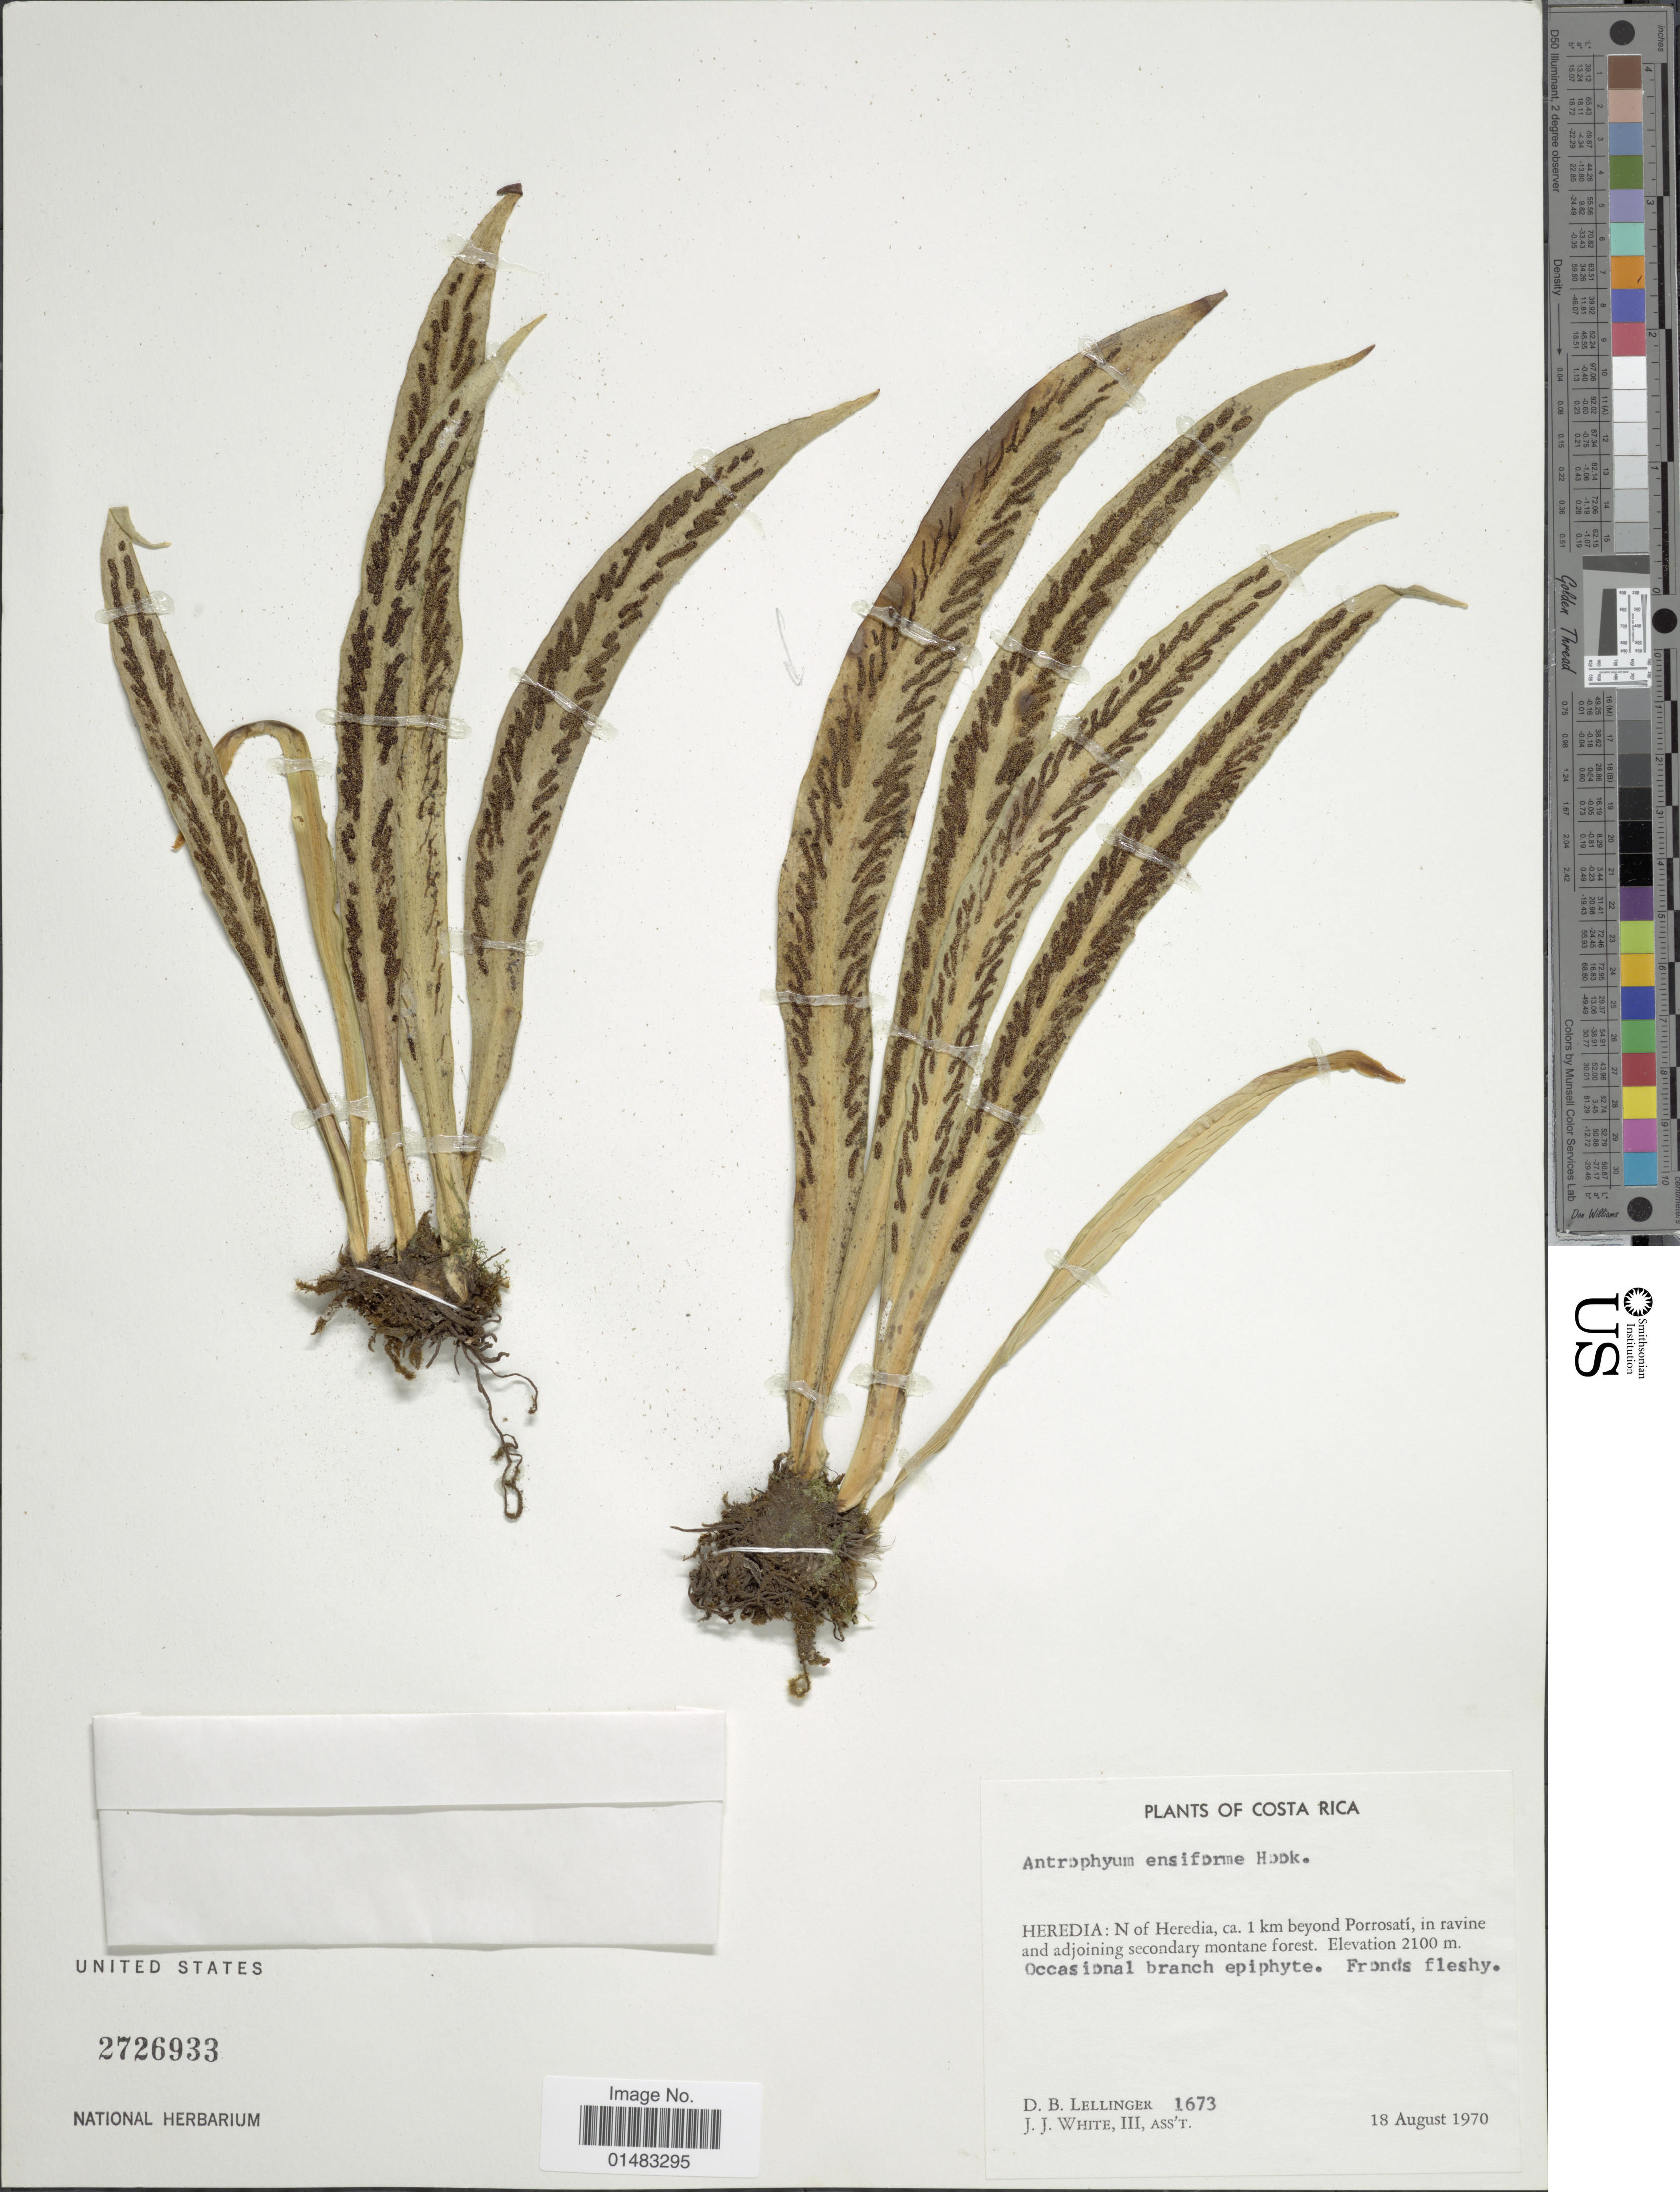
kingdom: Plantae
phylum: Tracheophyta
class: Polypodiopsida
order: Polypodiales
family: Pteridaceae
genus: Scoliosorus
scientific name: Scoliosorus ensiformis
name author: (Hook.) T. Moore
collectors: D. B. Lellinger & J. J. White III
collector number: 1673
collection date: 1970-08-18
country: Costa Rica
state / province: Heredia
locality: PLants of Costa Rica, N of Heredia, ca. 1 km beyond Poroosati in ravine and adjoining secondary montane forest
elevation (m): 2100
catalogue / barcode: US 2726933